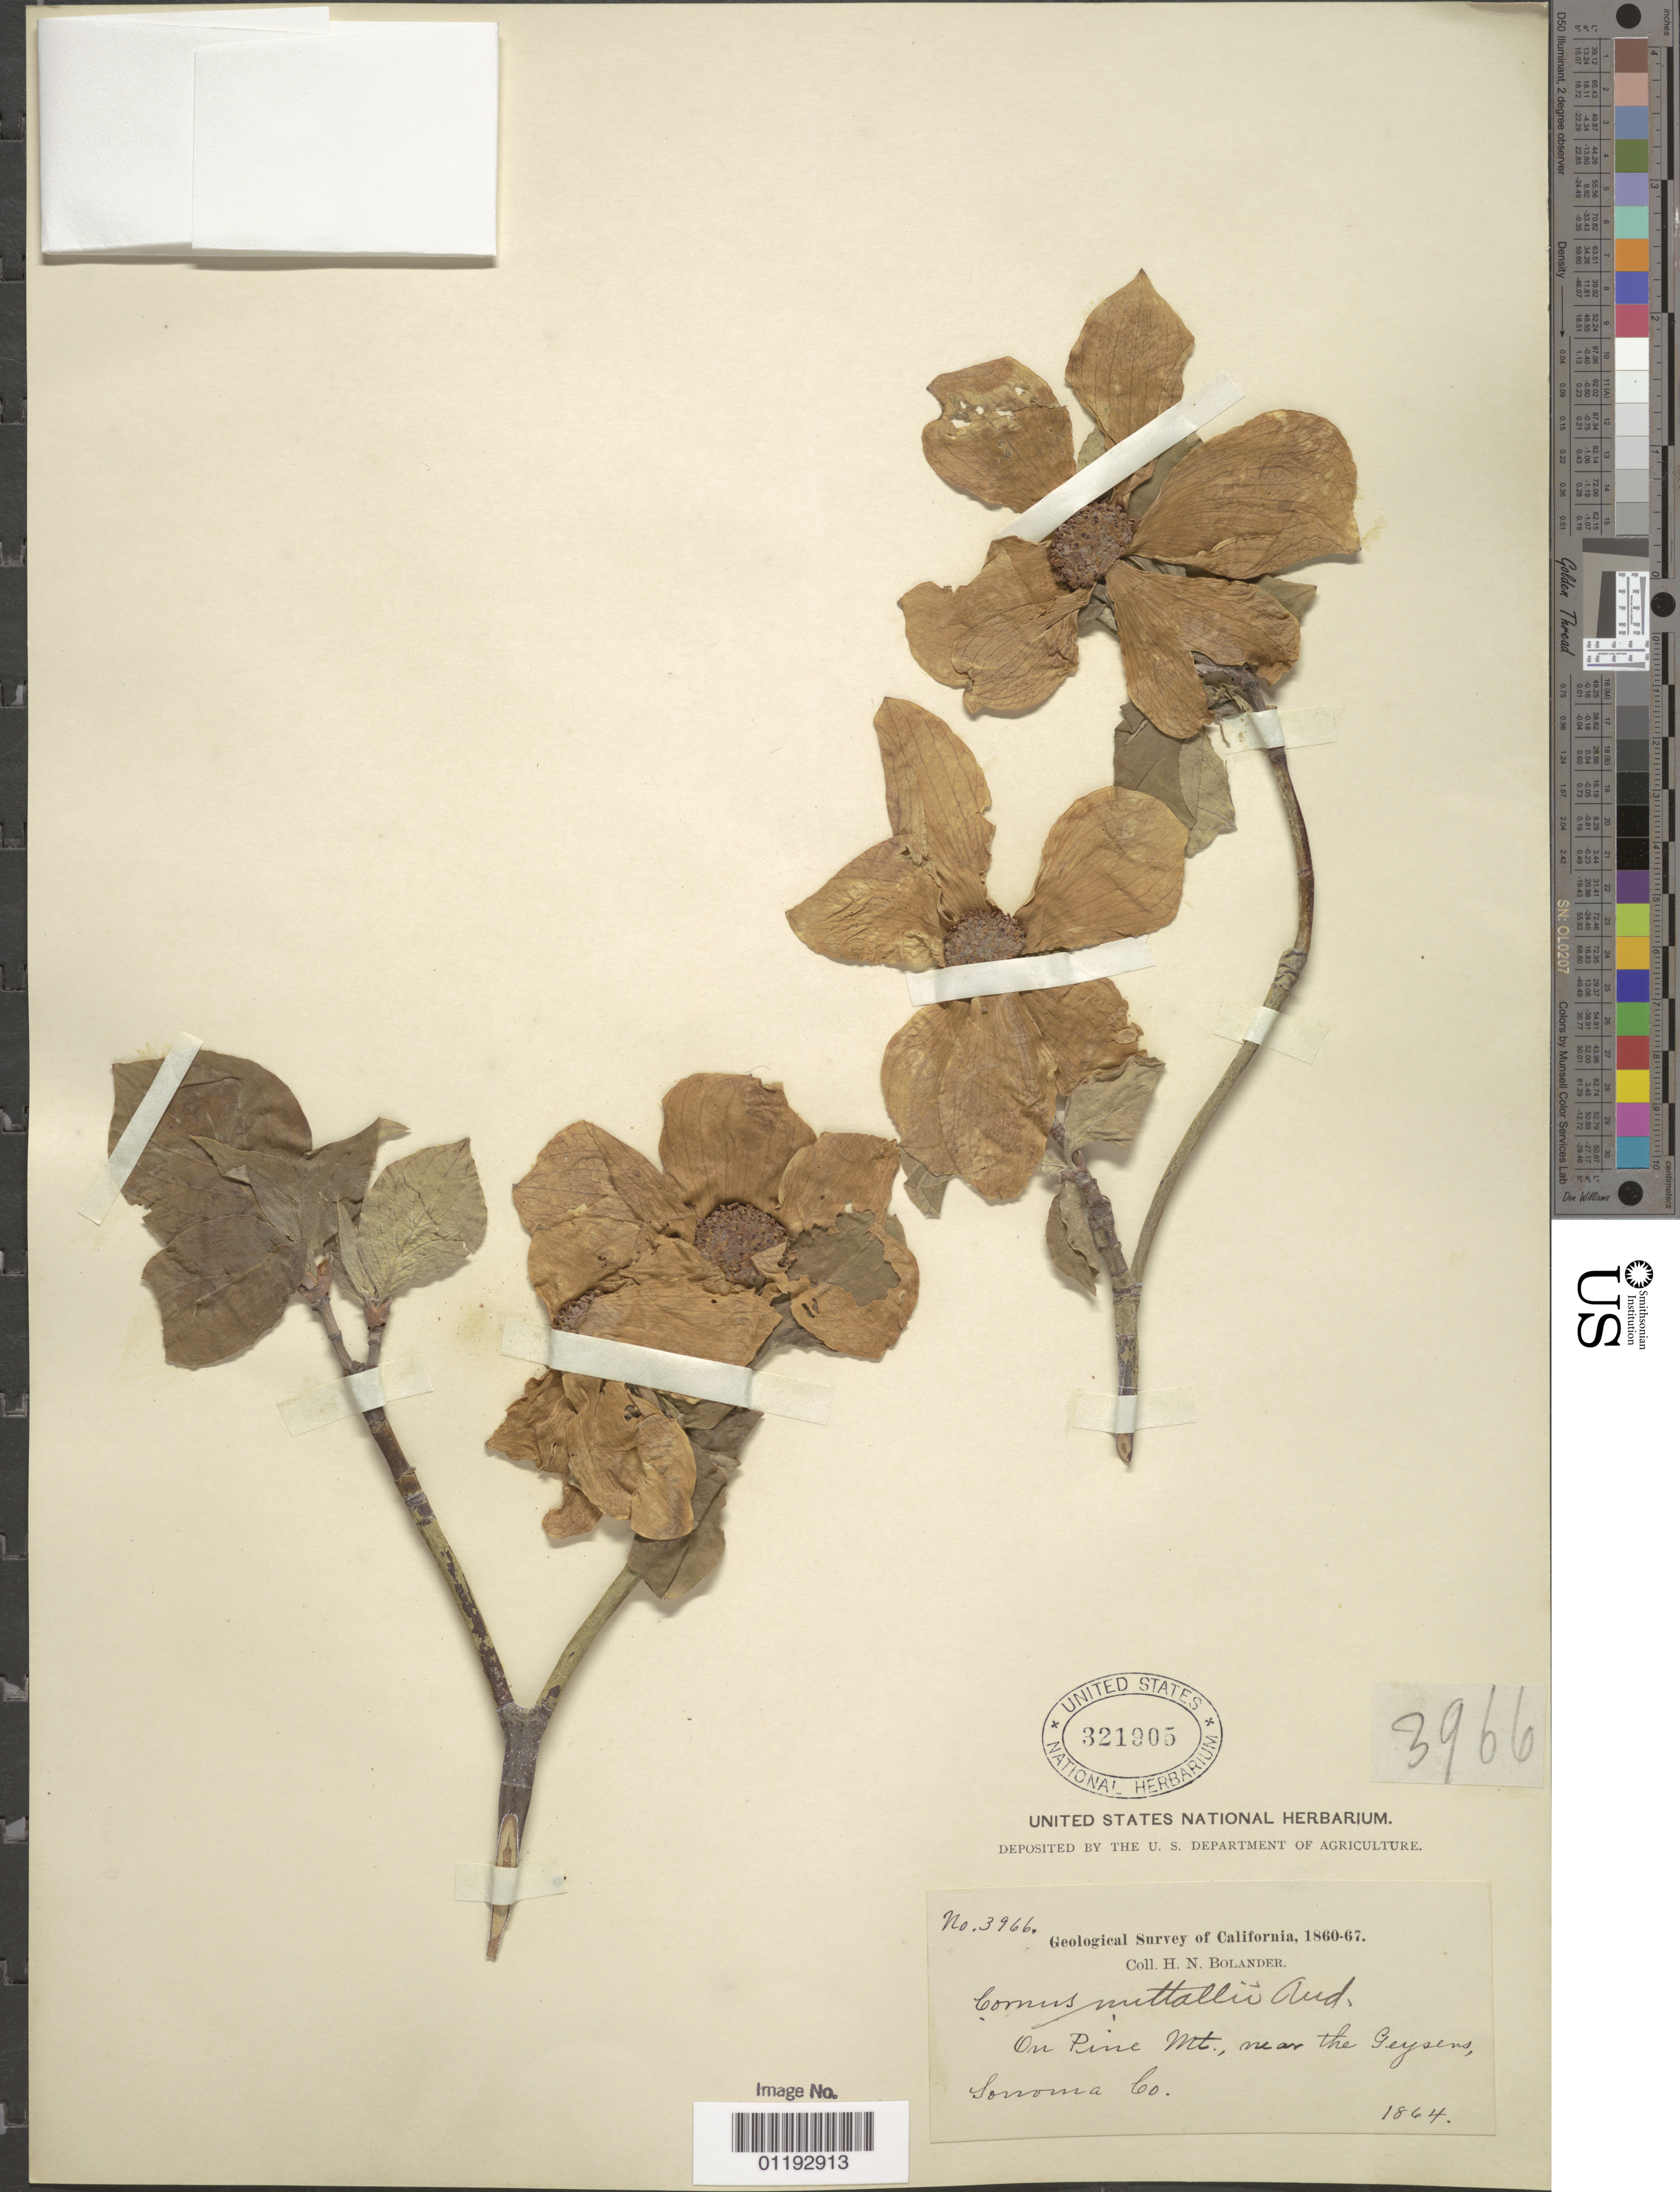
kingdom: Plantae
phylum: Tracheophyta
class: Magnoliopsida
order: Cornales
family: Cornaceae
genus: Cornus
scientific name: Cornus nuttallii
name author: Audubon ex Torr. & A. Gray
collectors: H. Bolander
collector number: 3966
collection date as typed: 1864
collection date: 1864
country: United States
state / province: California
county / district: Sonoma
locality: Pine Mt., near the Geysers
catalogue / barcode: US 321905